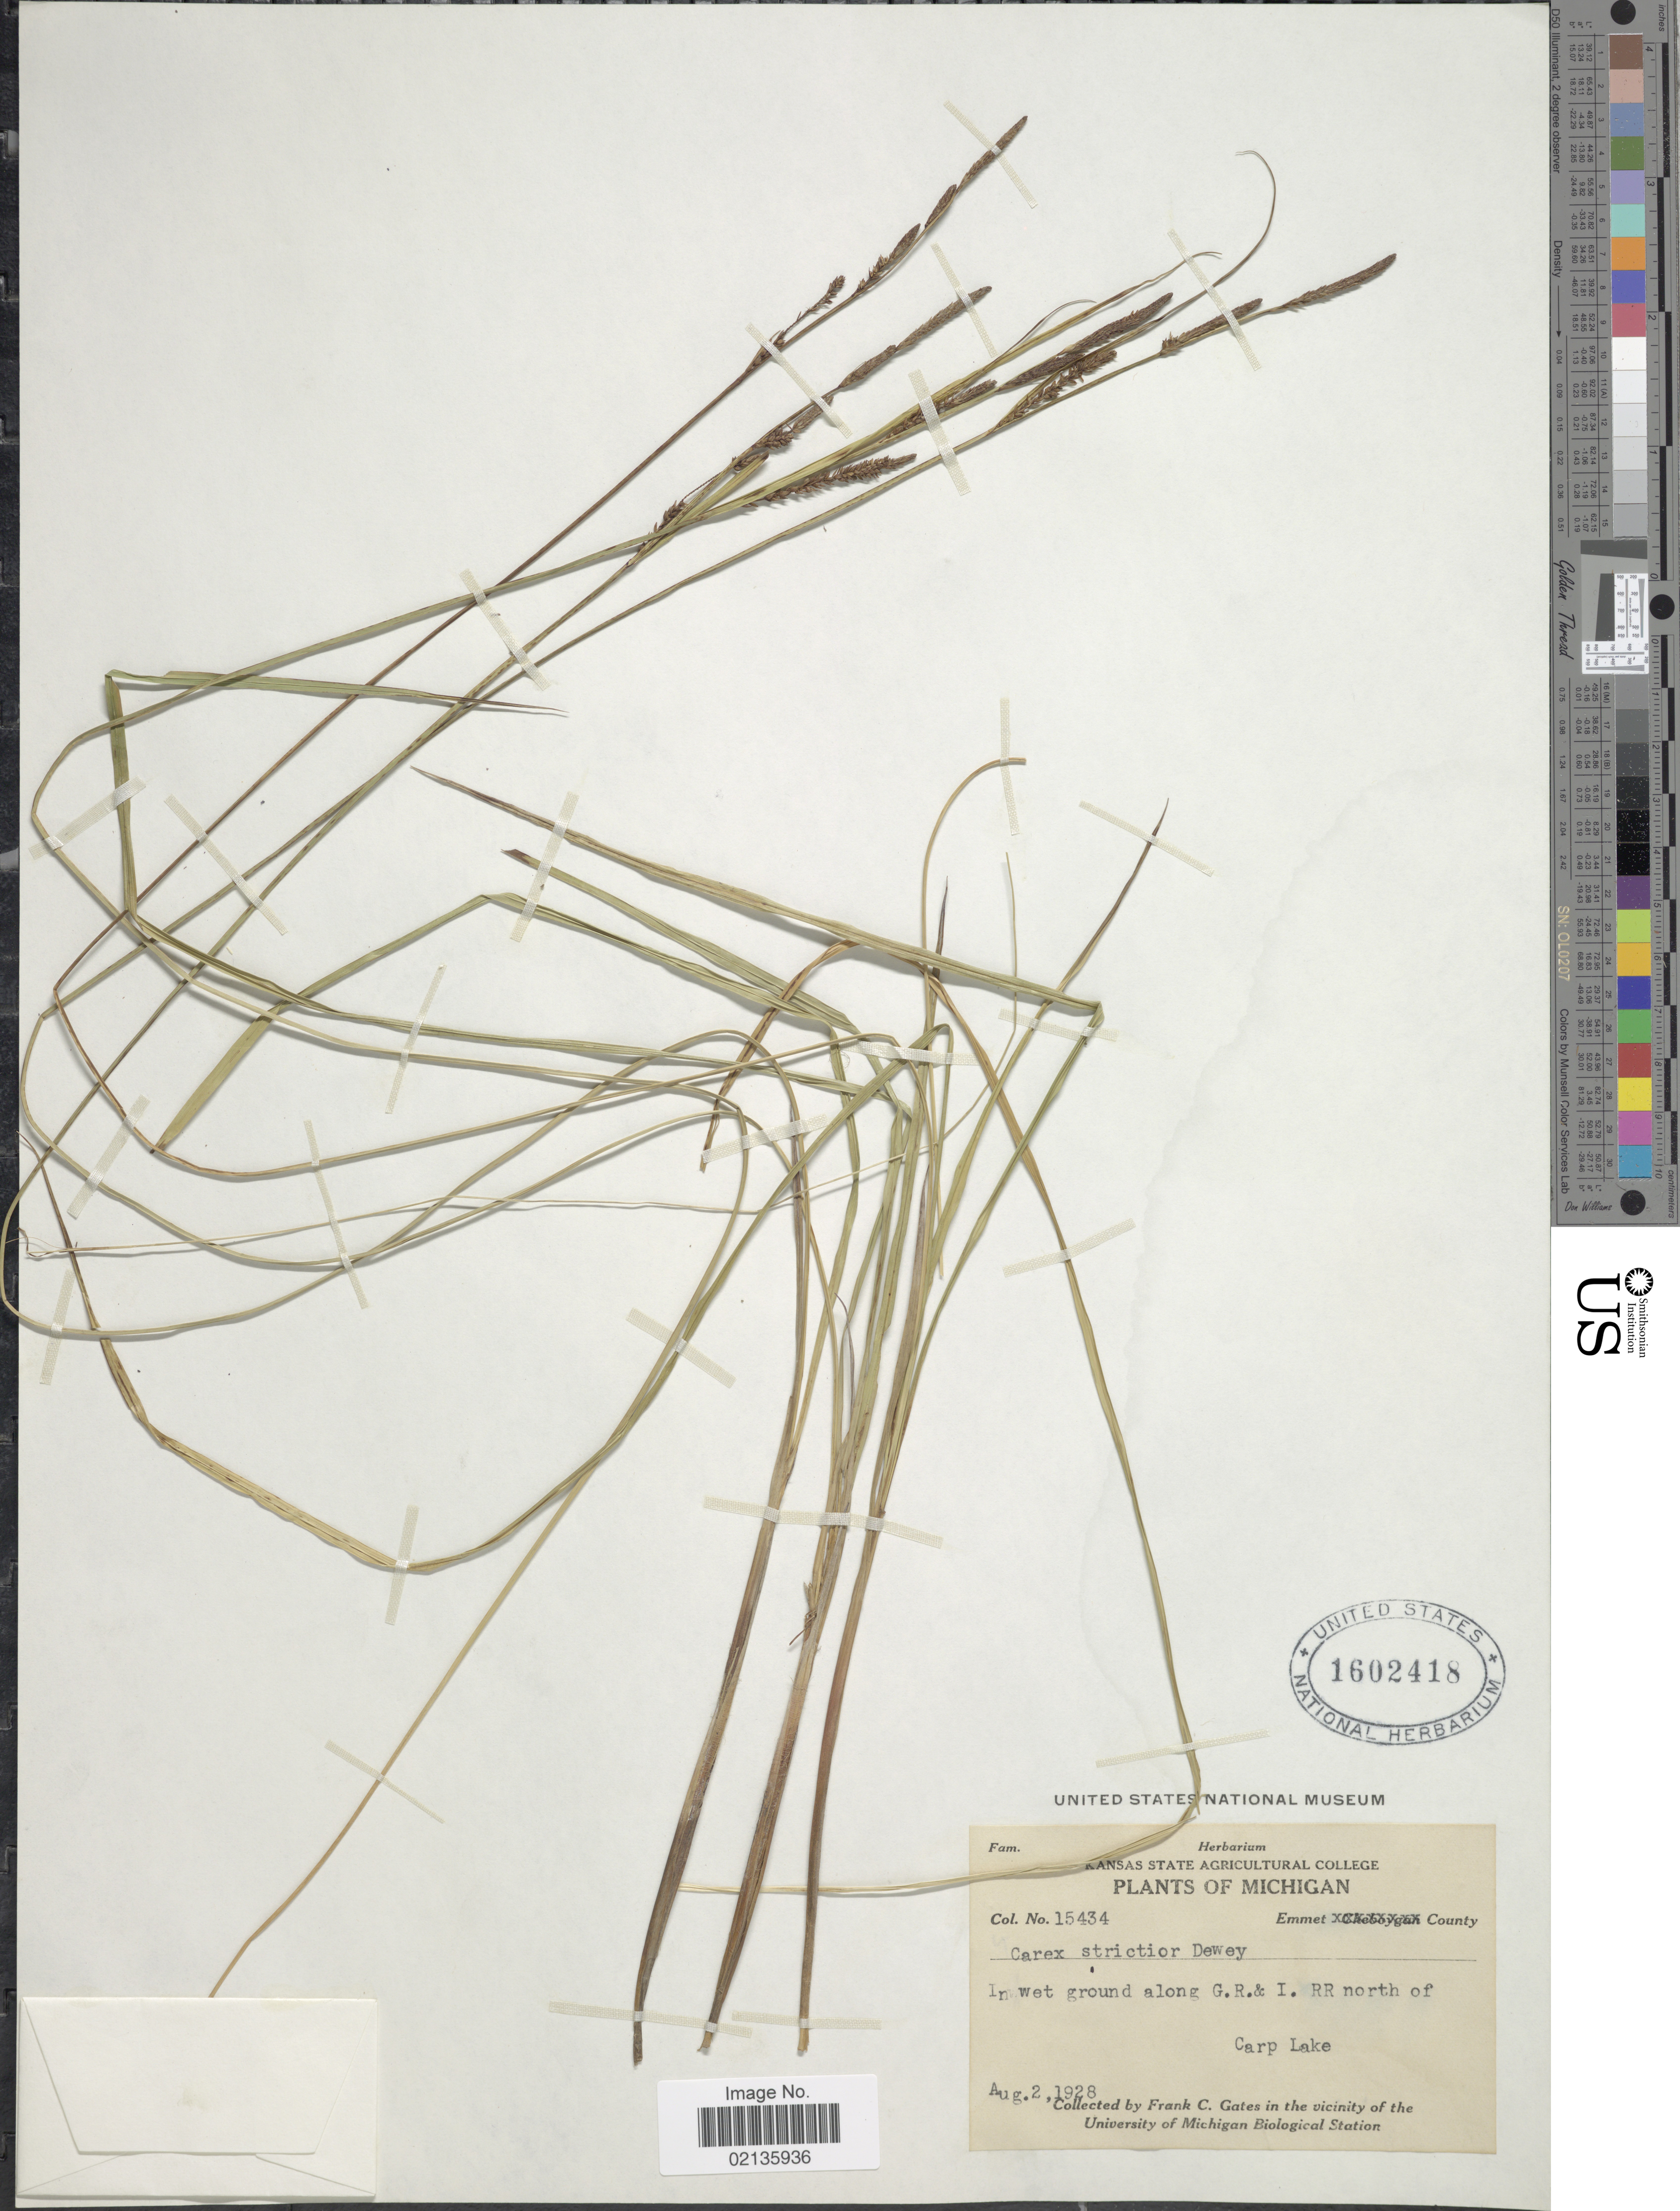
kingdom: Plantae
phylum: Tracheophyta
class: Liliopsida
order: Poales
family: Cyperaceae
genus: Carex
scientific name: Carex stricta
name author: Lam.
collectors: F. C. Gates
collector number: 15434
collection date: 1928-08-02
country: United States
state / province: Michigan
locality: In wet ground along G.R. & I. RR North of Carp Lake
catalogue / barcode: US 1602418